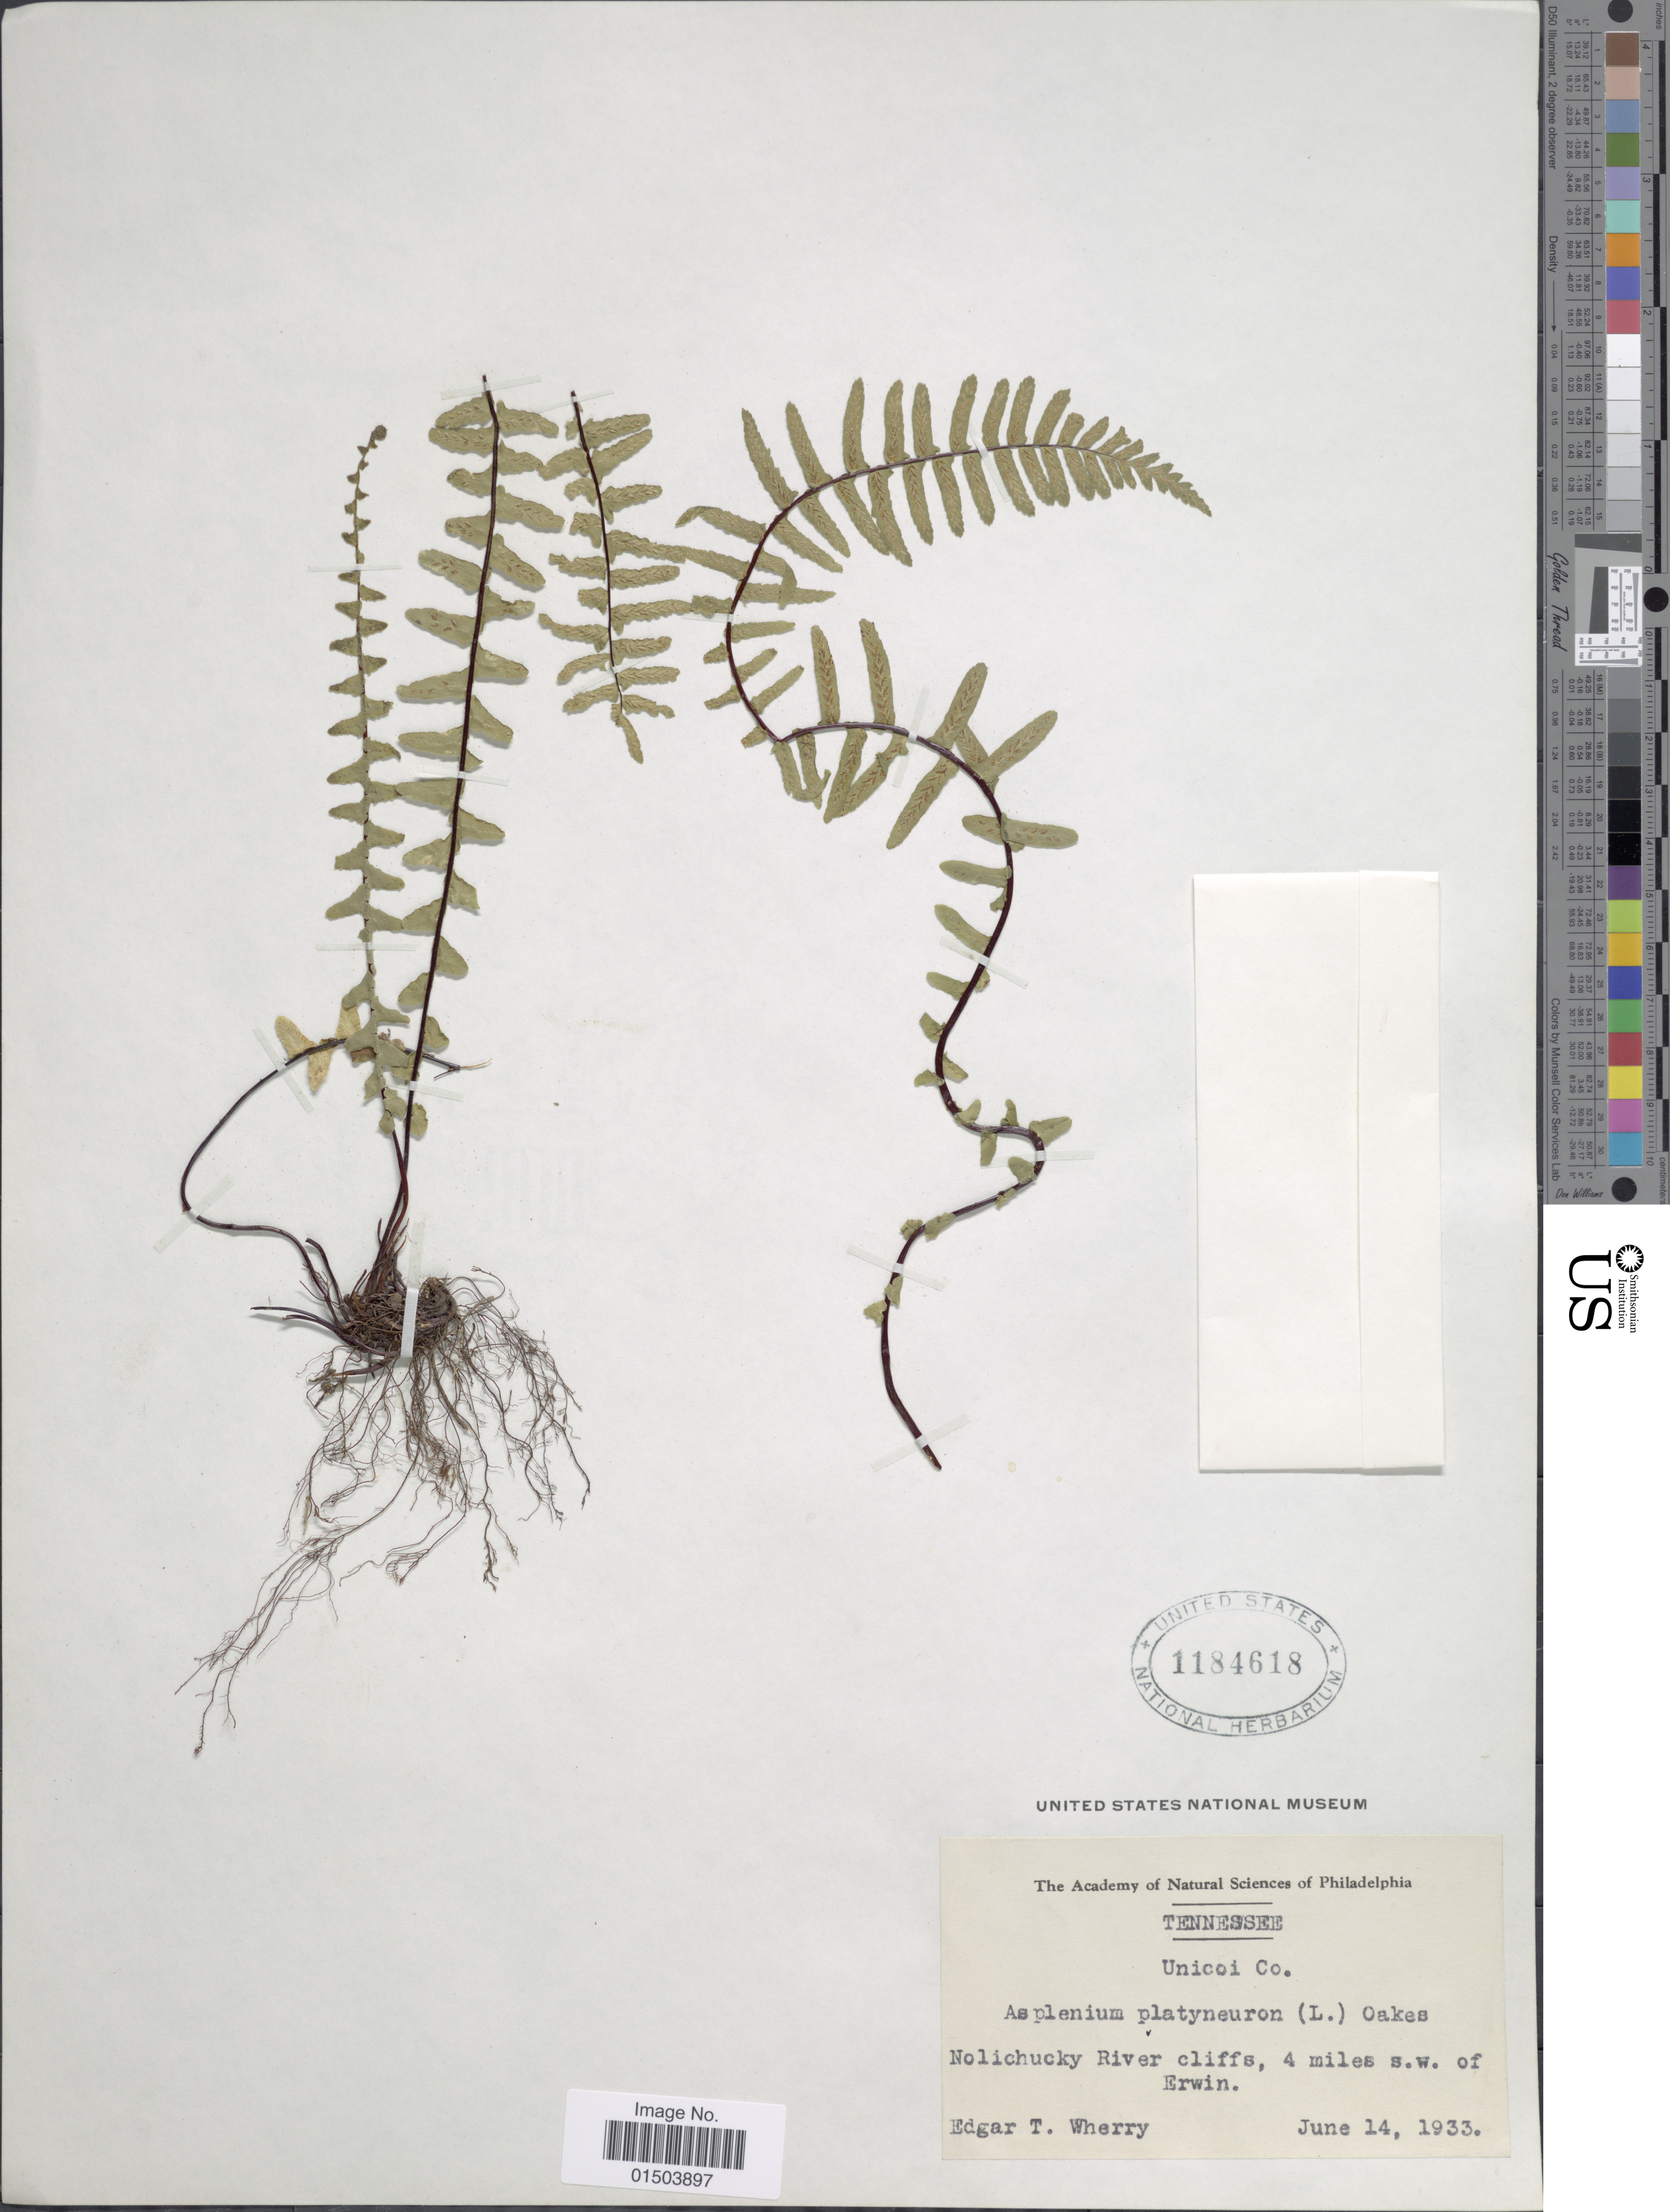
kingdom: Plantae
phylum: Tracheophyta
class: Polypodiopsida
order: Polypodiales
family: Aspleniaceae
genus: Asplenium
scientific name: Asplenium platyneuron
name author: (L.) Britton, Stearns & Poggenb.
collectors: E. T. Wherry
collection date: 1933-06-14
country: United States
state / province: Tennessee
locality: Unicoi Co. Nolichucky River cliffs, 4 miles s.w. of Erwin.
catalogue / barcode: US 1184618